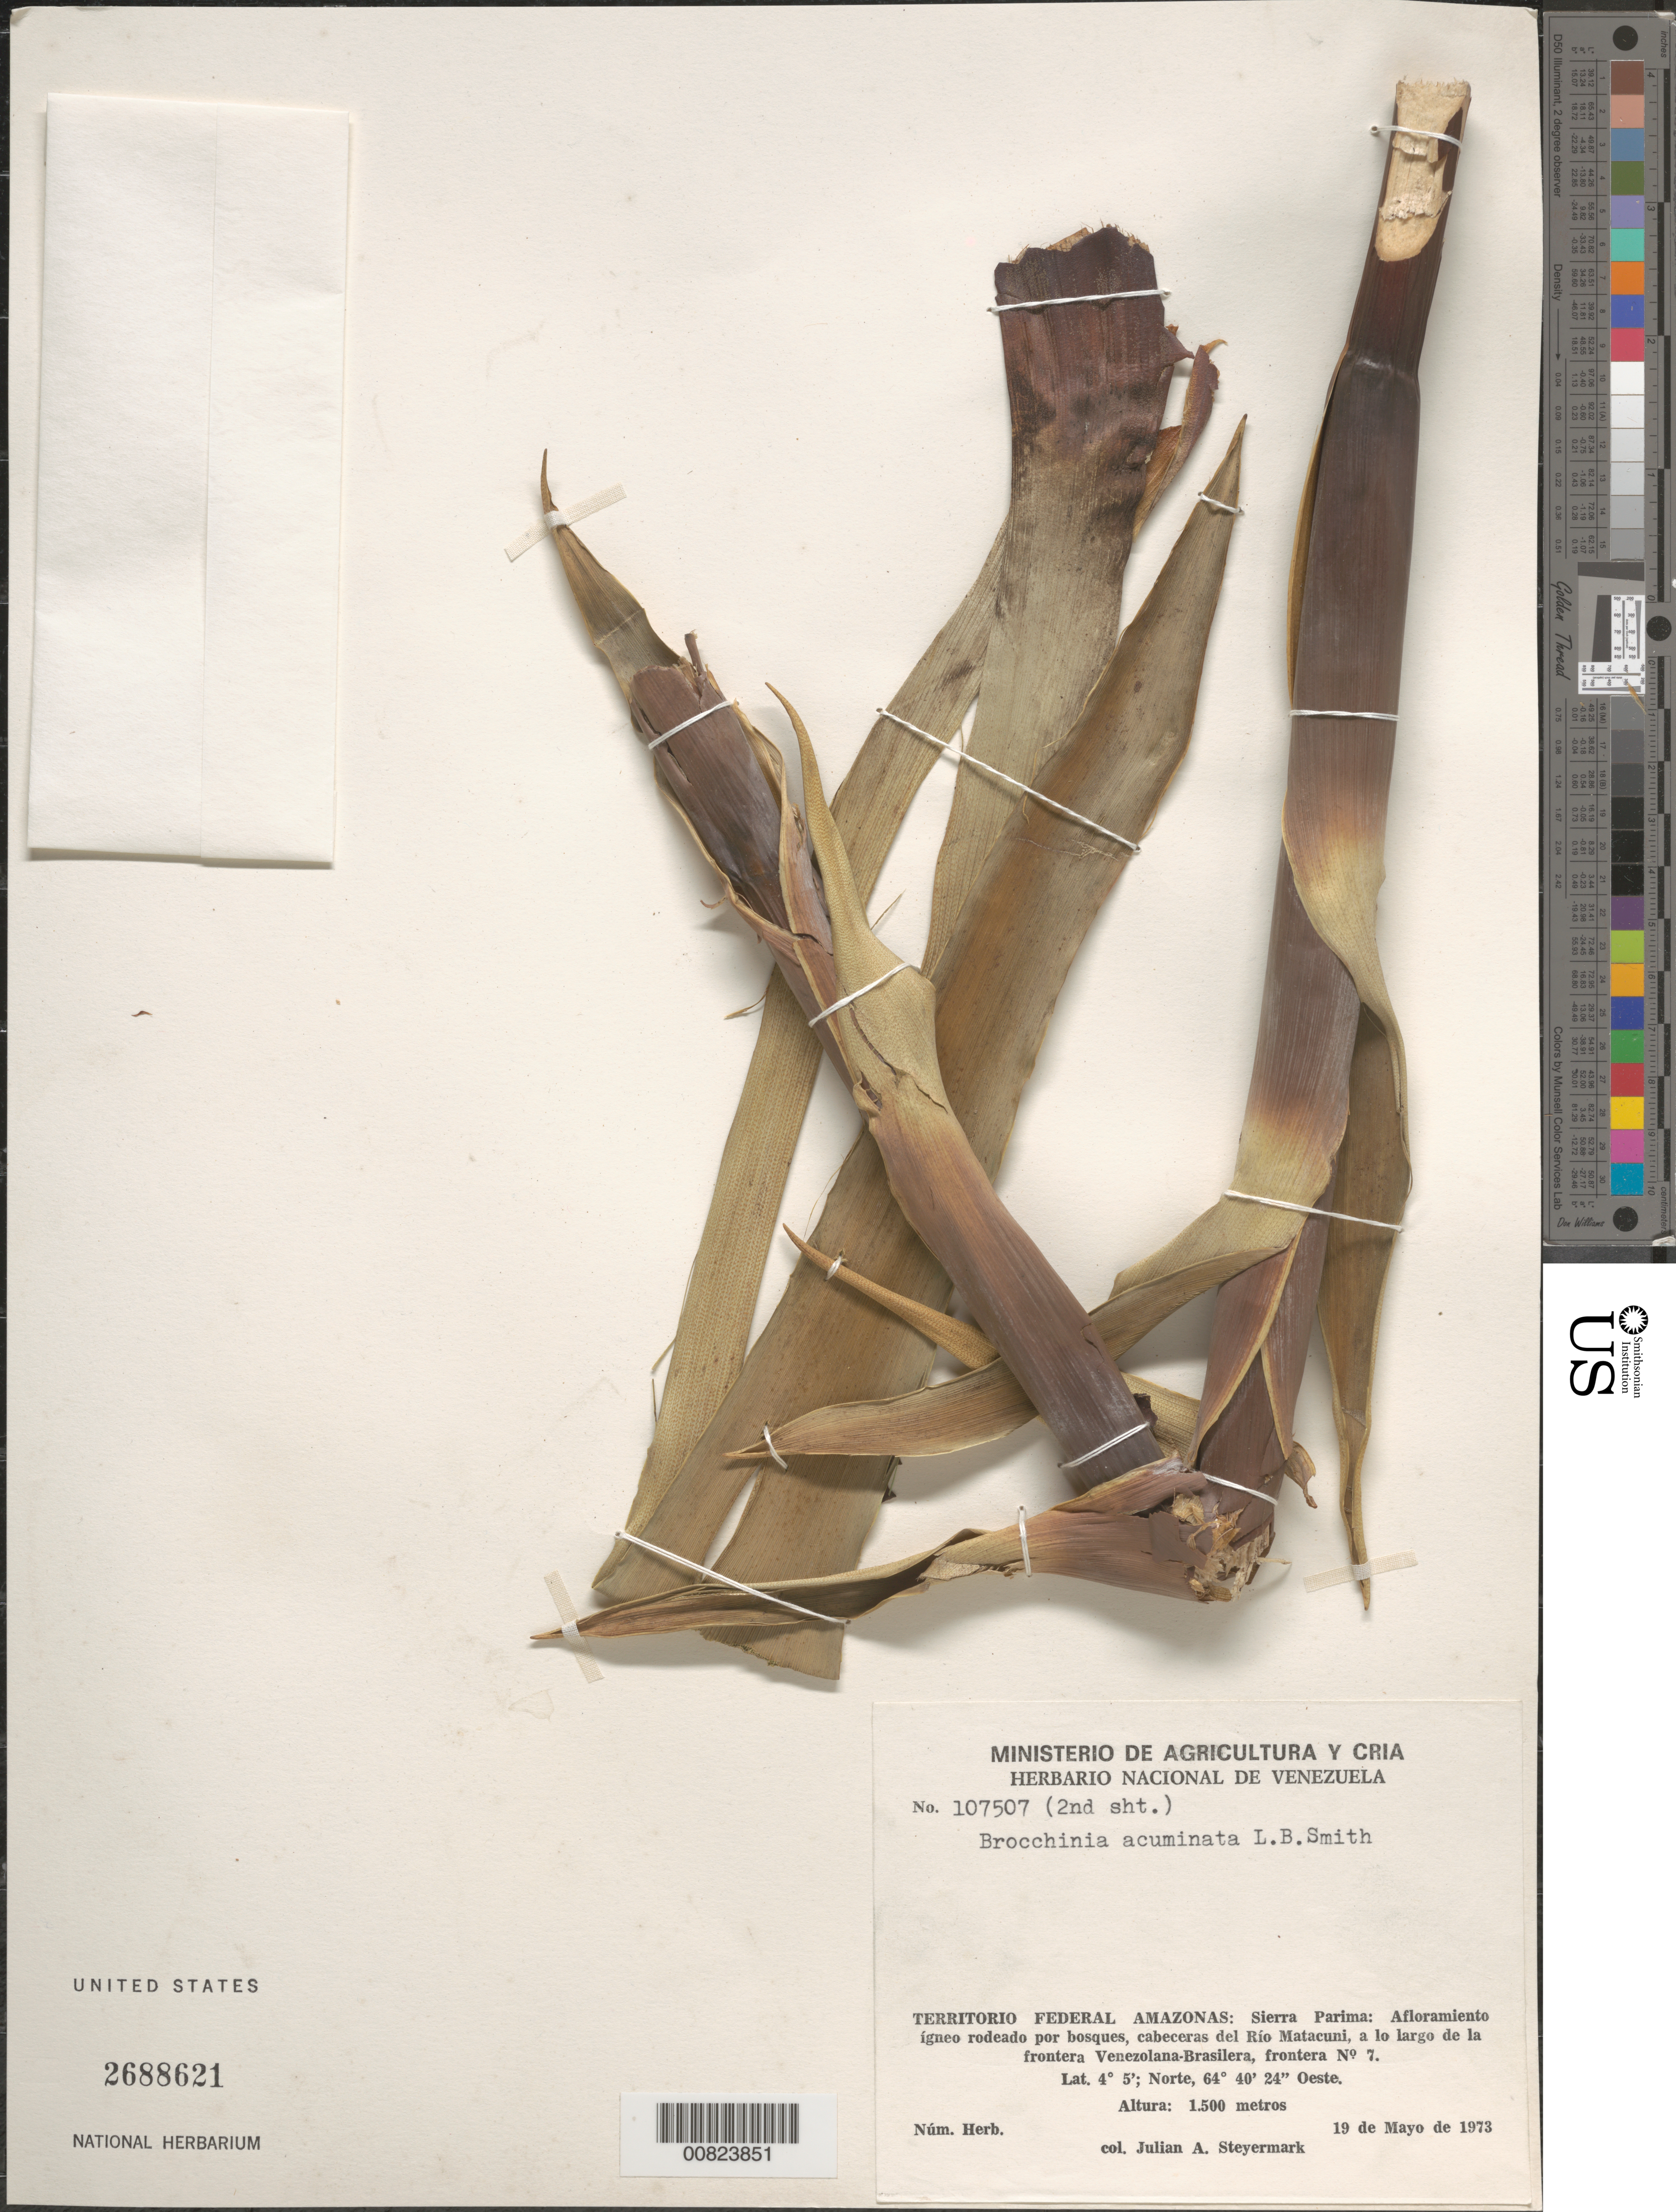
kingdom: Plantae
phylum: Tracheophyta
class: Liliopsida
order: Poales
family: Bromeliaceae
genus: Brocchinia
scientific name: Brocchinia acuminata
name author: L.B. Sm.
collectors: J. Steyermark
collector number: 107507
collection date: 1973-05-19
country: Venezuela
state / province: Amazonas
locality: Territorio Federal Amazonas: Sierra Parima: Afloramiento ígneo rodeado por bosques, cabeceras del Río Matacuni, a lo largo de la frontera Venezolana-Brasilera, frontera No 7.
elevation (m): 1500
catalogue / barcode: US 2688621